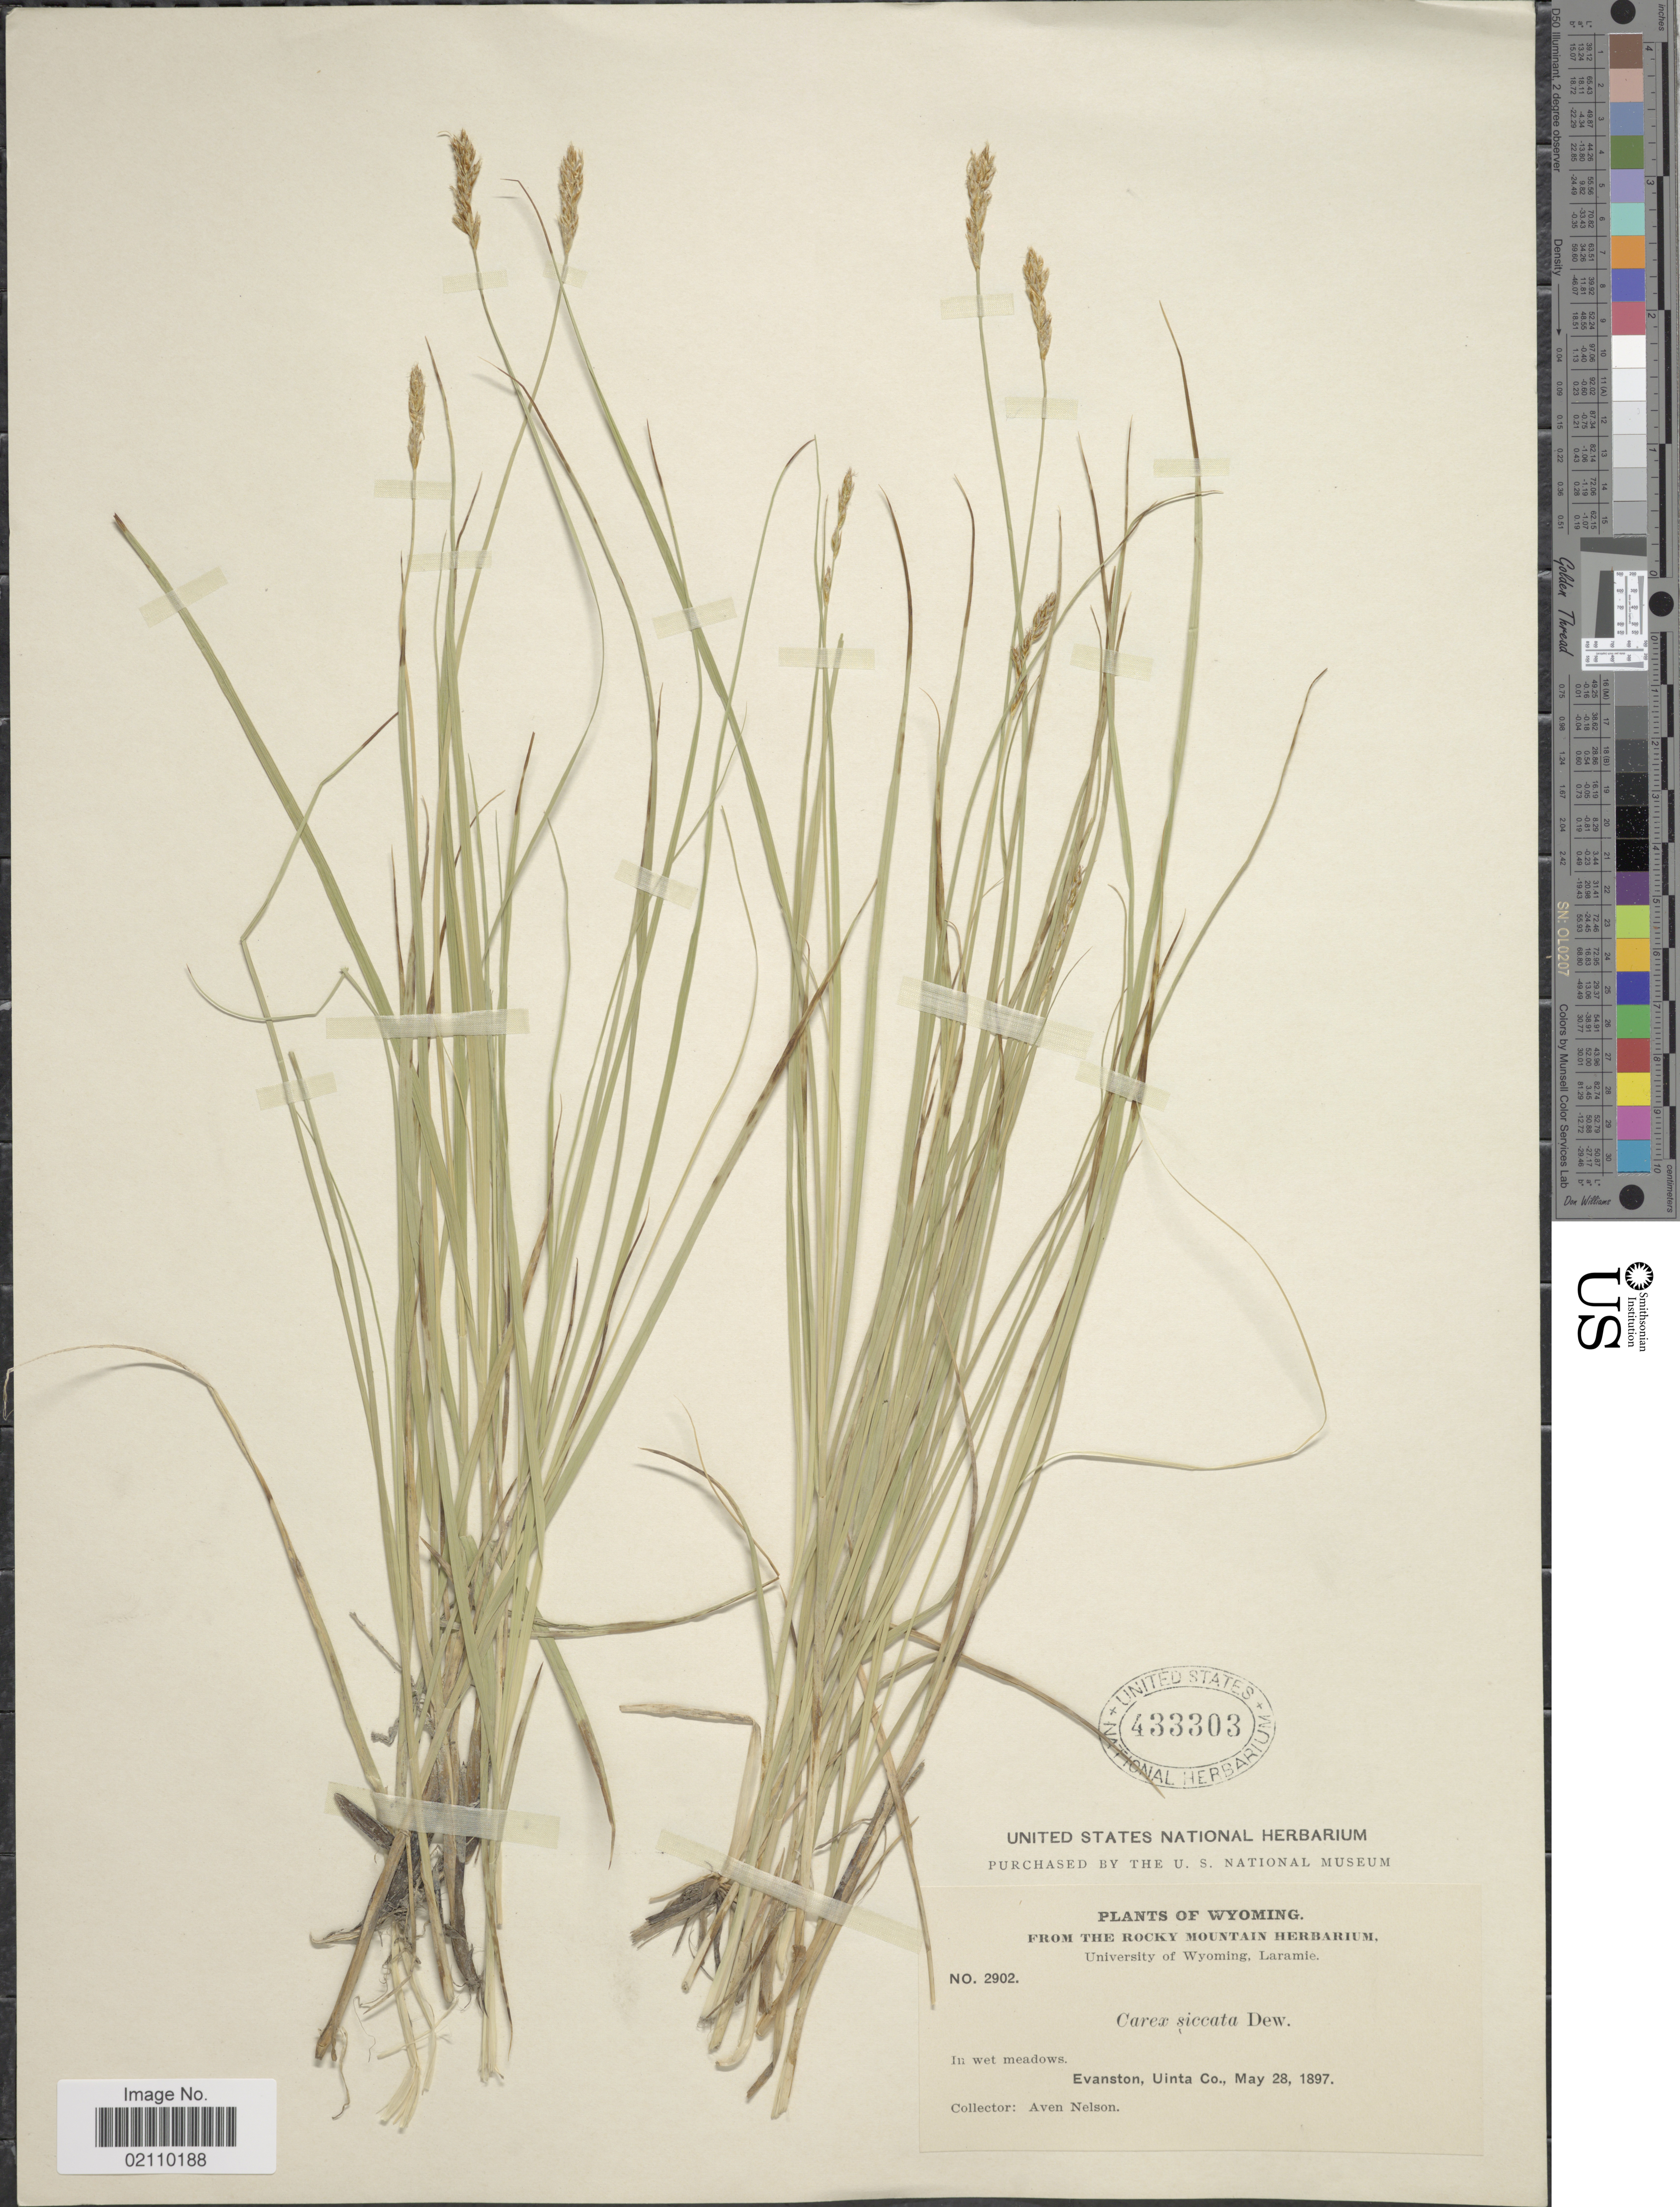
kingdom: Plantae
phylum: Tracheophyta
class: Liliopsida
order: Poales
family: Cyperaceae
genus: Carex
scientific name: Carex praegracilis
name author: W. Boott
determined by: Mackenzie, K. K.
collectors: A. Nelson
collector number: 2902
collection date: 1897-05-28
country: United States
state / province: Wyoming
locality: In wet meadows, Evanston, Uinta Co.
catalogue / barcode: US 433303